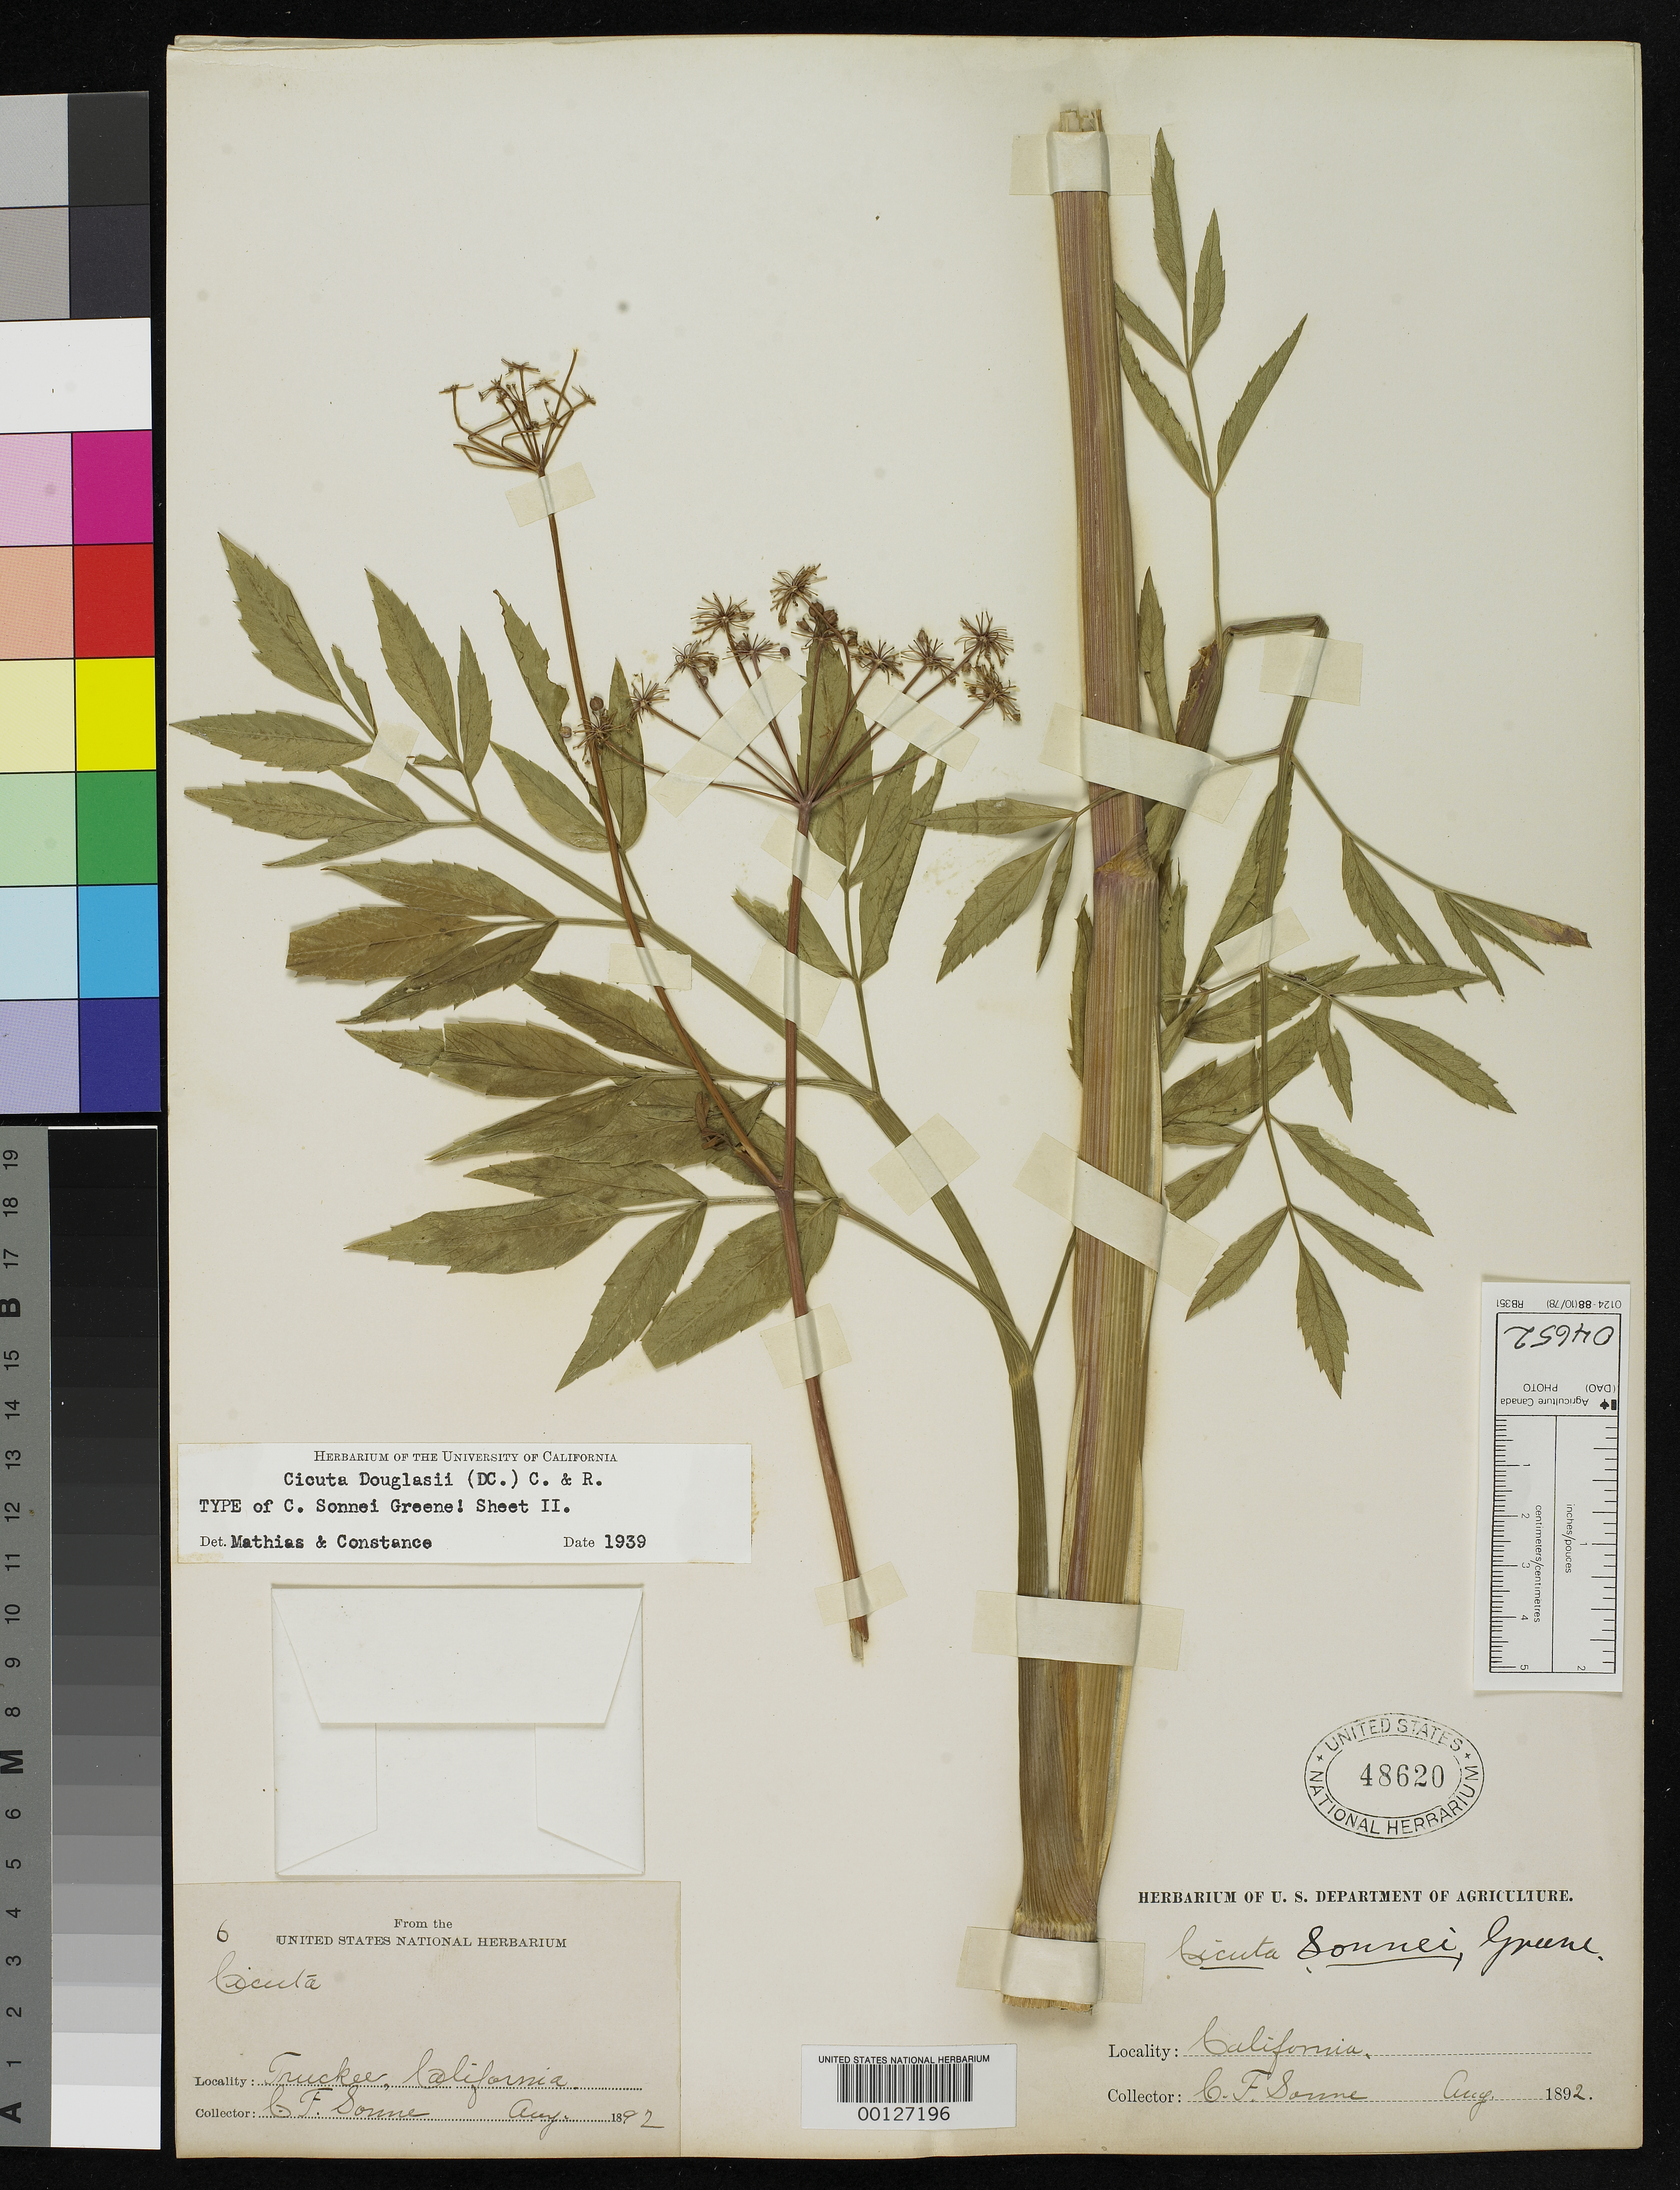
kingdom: Plantae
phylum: Tracheophyta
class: Magnoliopsida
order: Apiales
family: Apiaceae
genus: Cicuta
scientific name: Cicuta sonnei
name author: Greene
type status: Holotype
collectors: C. Sonne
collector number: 6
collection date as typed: Aug 1912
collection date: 1912-08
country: United States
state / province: California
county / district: Nevada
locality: Truckee River.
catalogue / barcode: US 48620